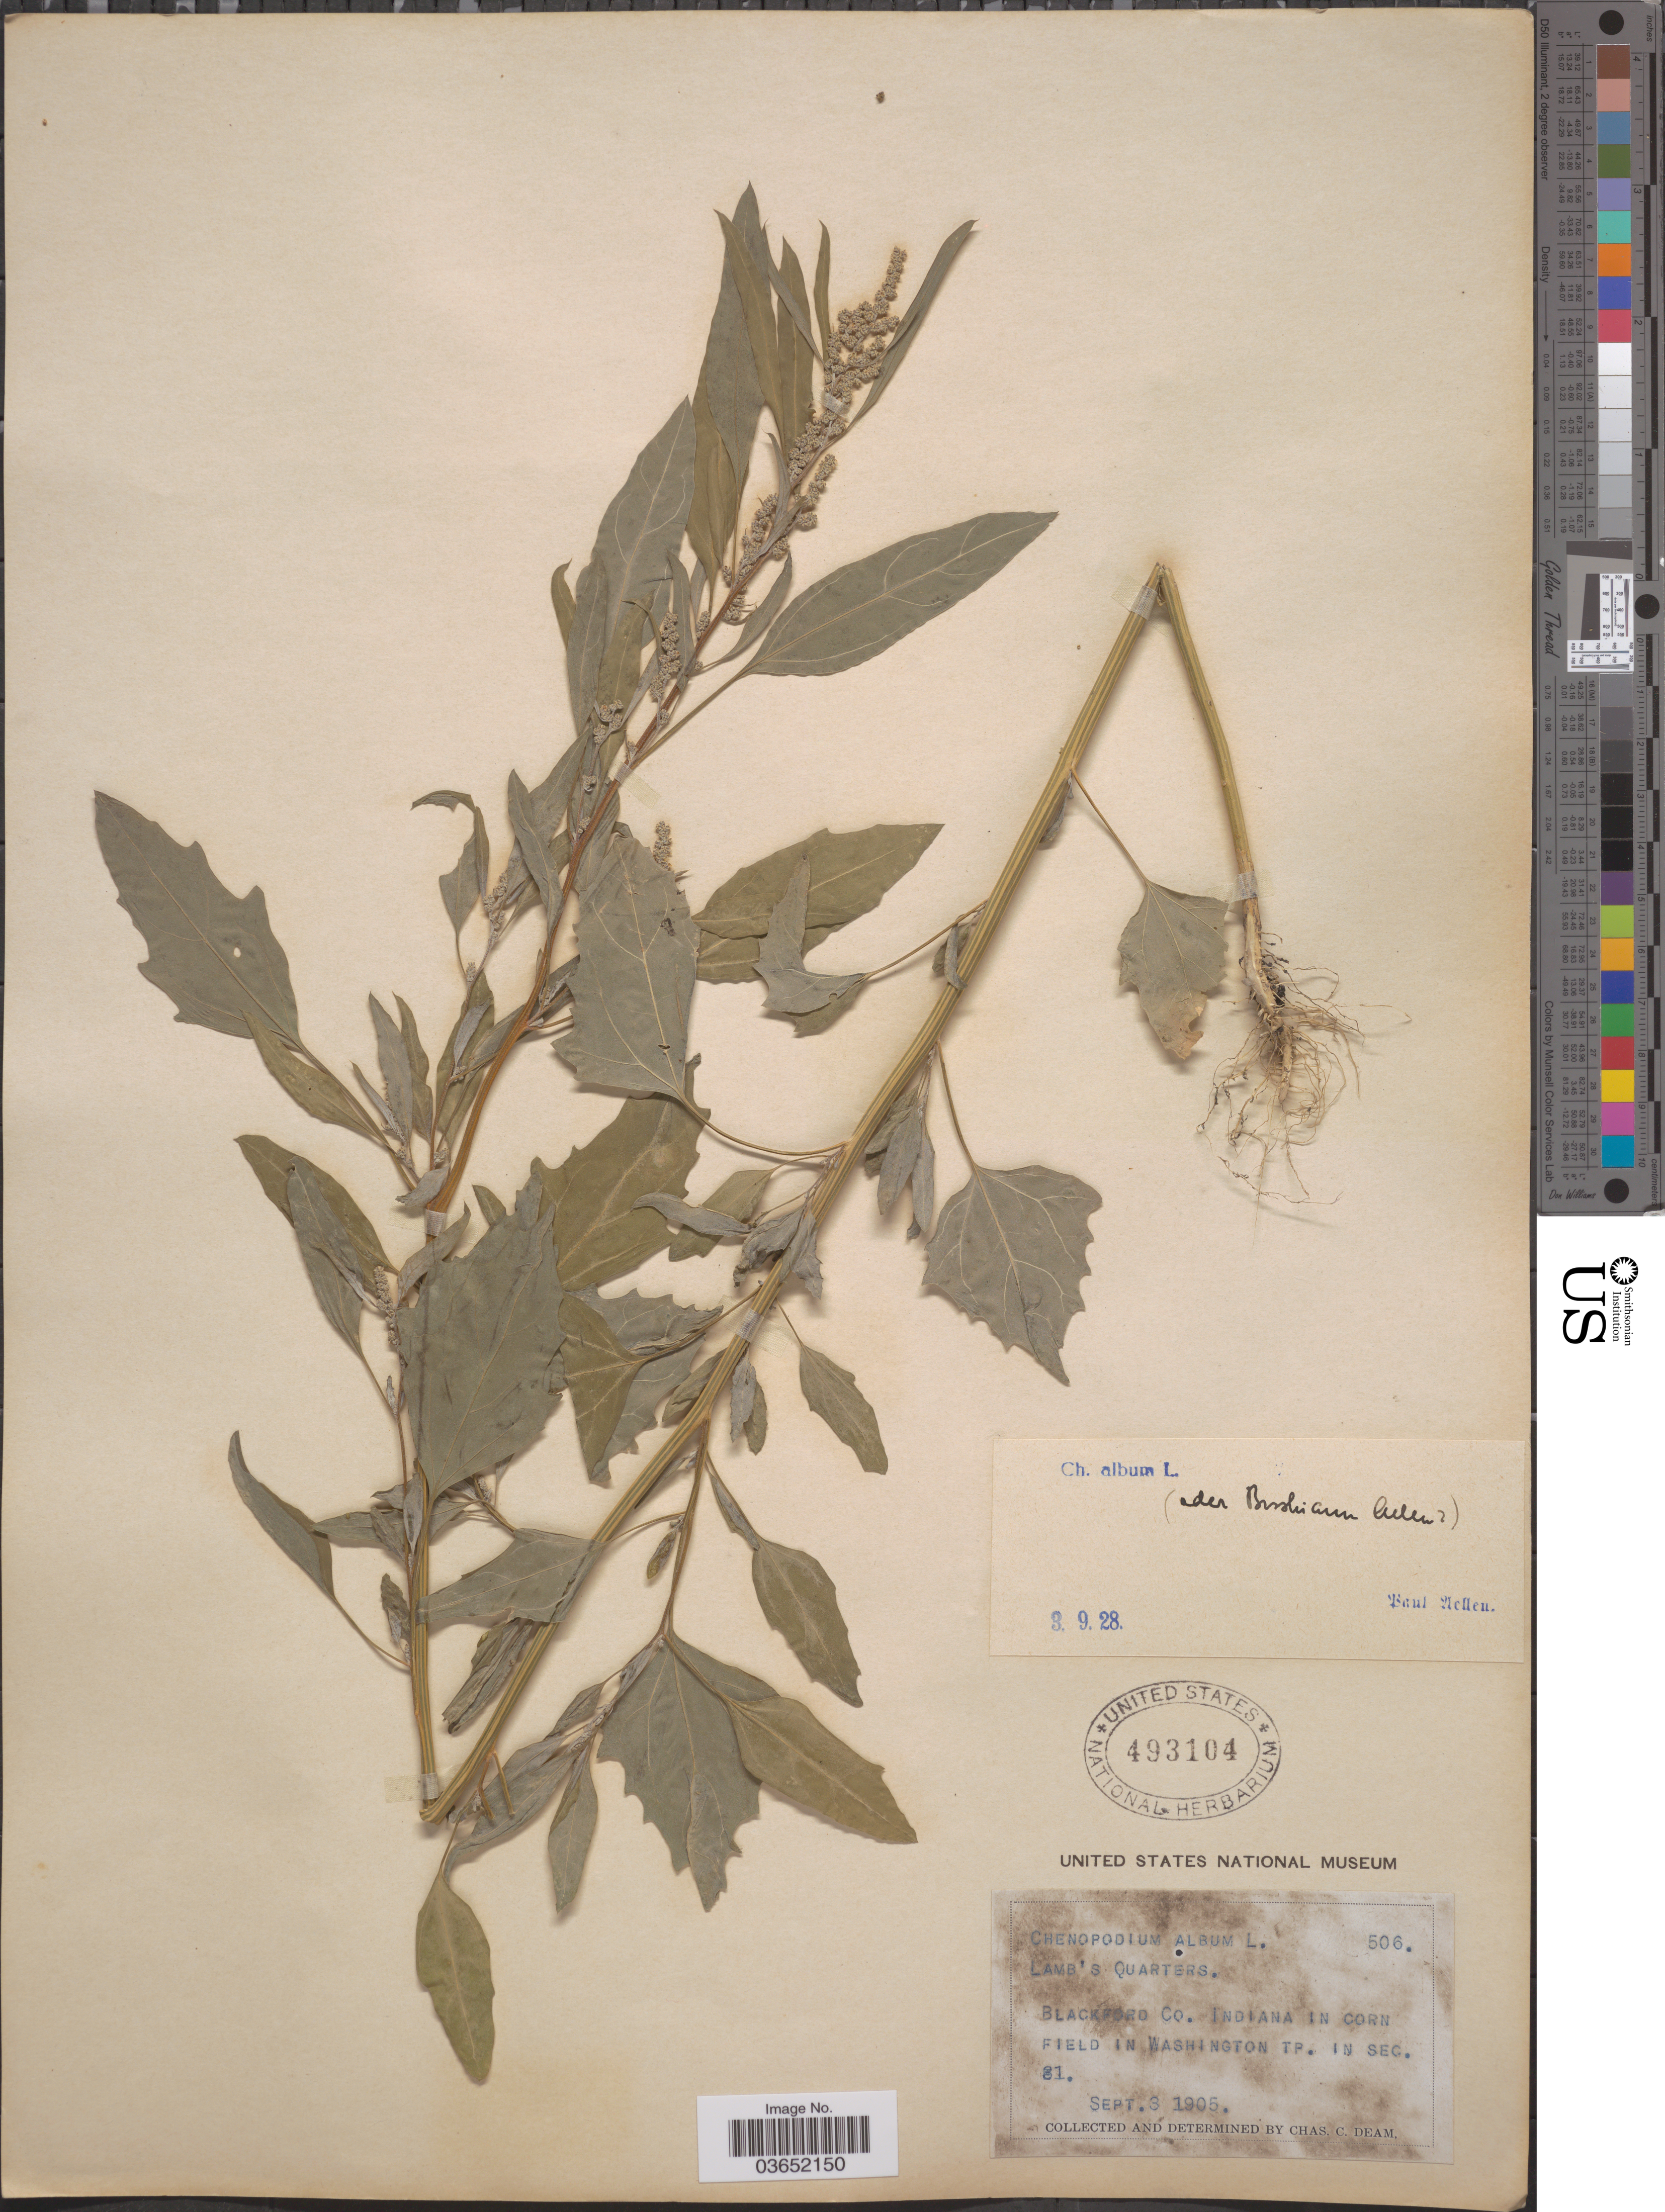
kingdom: Plantae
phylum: Tracheophyta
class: Magnoliopsida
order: Caryophyllales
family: Amaranthaceae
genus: Chenopodium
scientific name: Chenopodium album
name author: L.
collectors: C. C. Deam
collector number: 506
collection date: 1905-09-03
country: United States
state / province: Indiana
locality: Blackford Co. Indiana in corn field in Washington Tp. in Sec. 81.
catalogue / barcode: US 493104